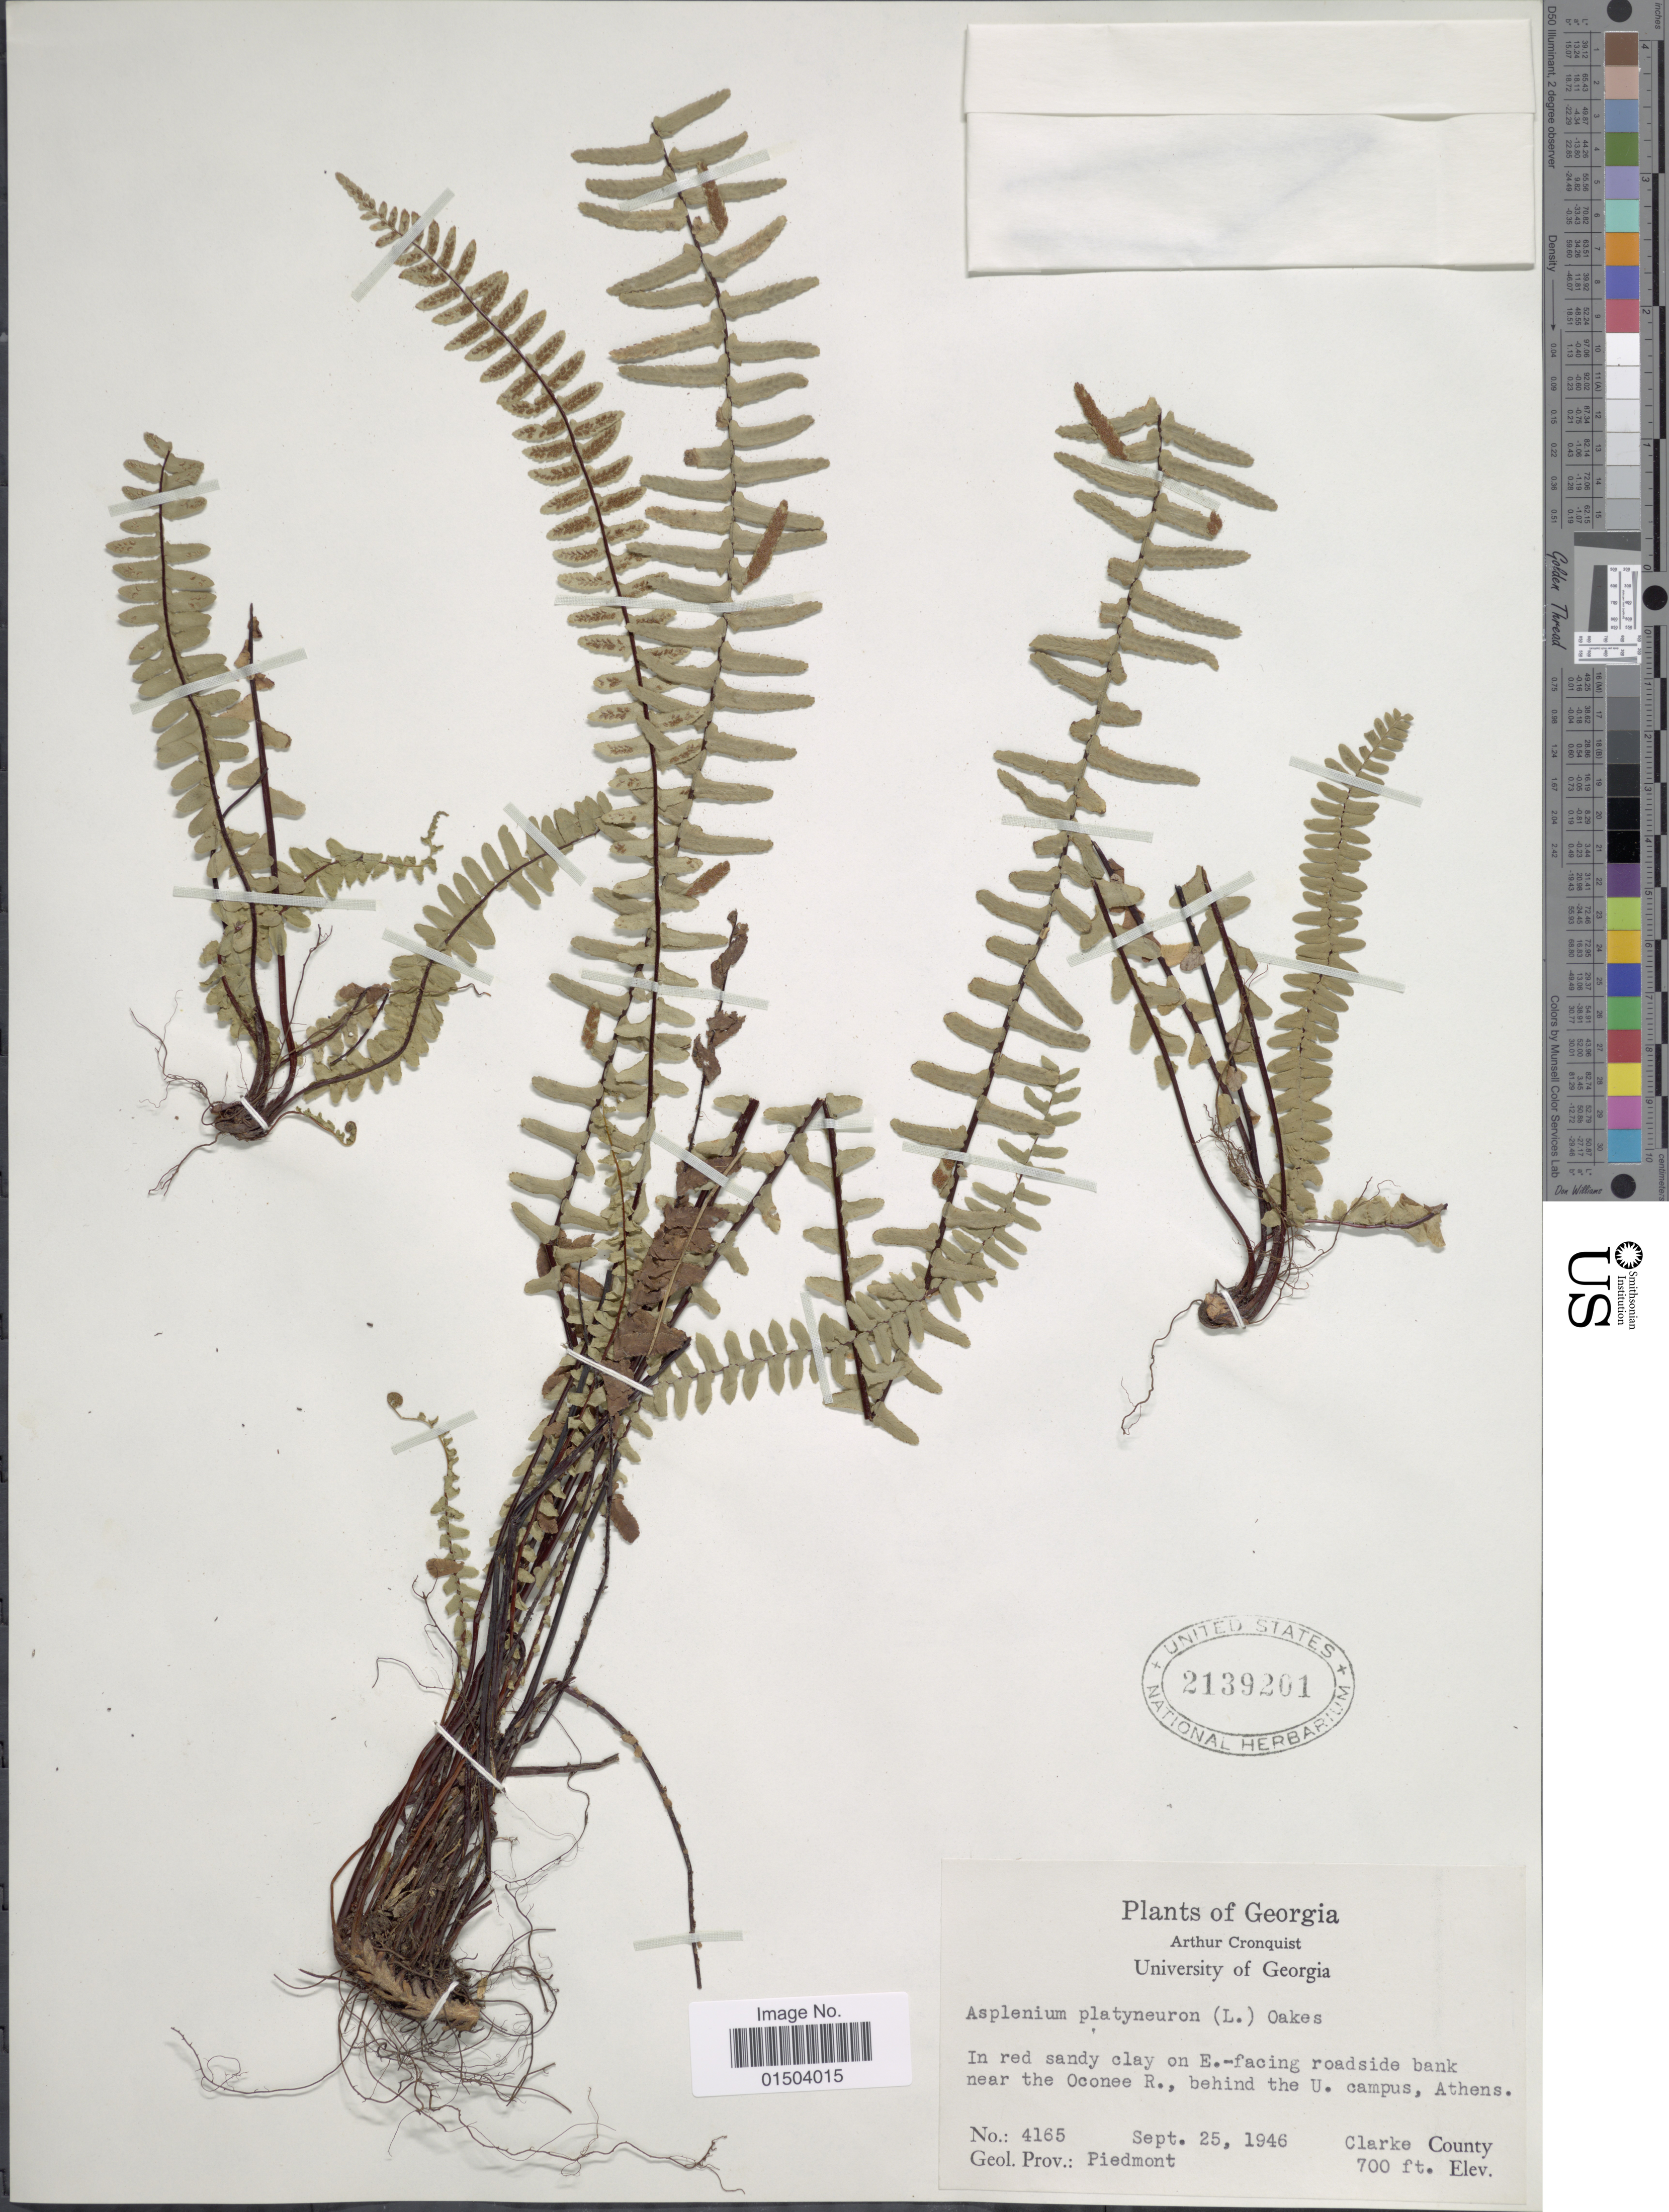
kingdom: Plantae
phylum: Tracheophyta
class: Polypodiopsida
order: Polypodiales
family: Aspleniaceae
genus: Asplenium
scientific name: Asplenium platyneuron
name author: (L.) Britton, Stearns & Poggenb.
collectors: A. J. Cronquist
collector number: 4165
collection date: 1946-09-25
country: United States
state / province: Georgia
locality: In red sandy clay on E.-facing roadside bank near the Oconee R., behind the U. campus, Athens. Clarke County. Geol. Prov.: Piedmont.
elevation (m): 213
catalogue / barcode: US 2139201